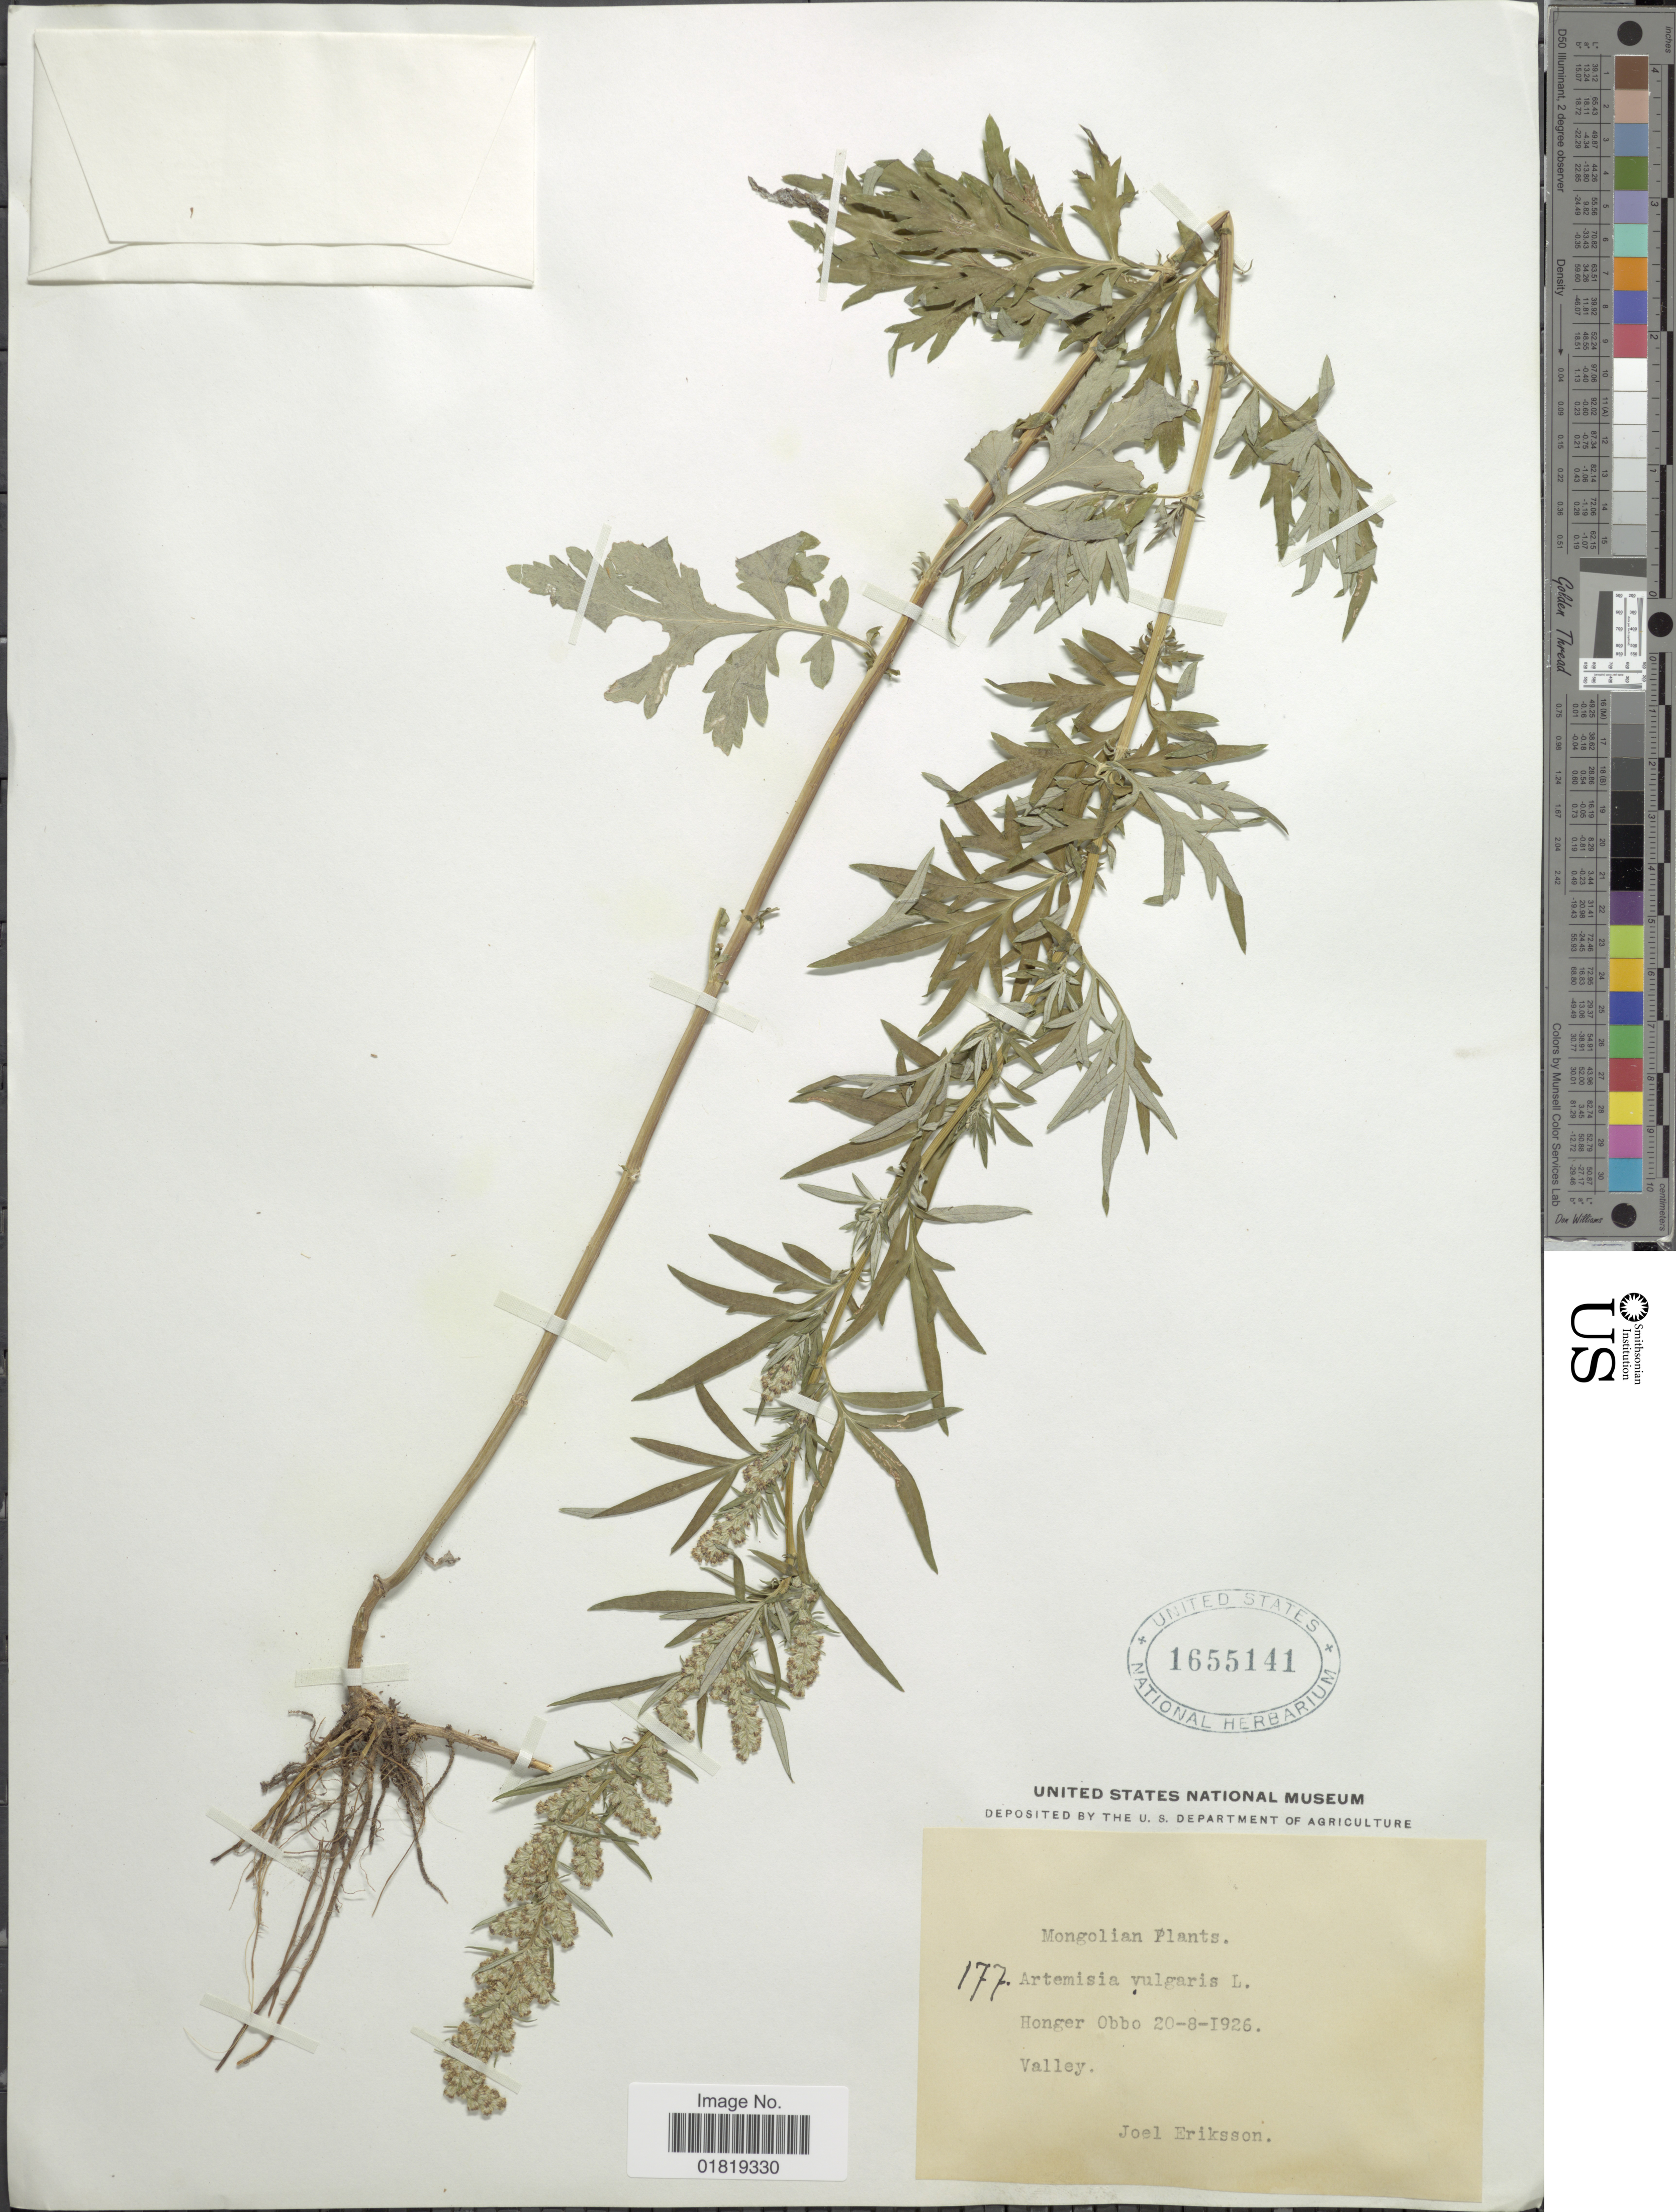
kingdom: Plantae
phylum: Tracheophyta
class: Magnoliopsida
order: Asterales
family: Asteraceae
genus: Artemisia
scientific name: Artemisia vulgaris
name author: L.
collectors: J. Eriksson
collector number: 177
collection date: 1926-08-20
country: Mongolia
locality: Honger Obbo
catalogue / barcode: US 1655141